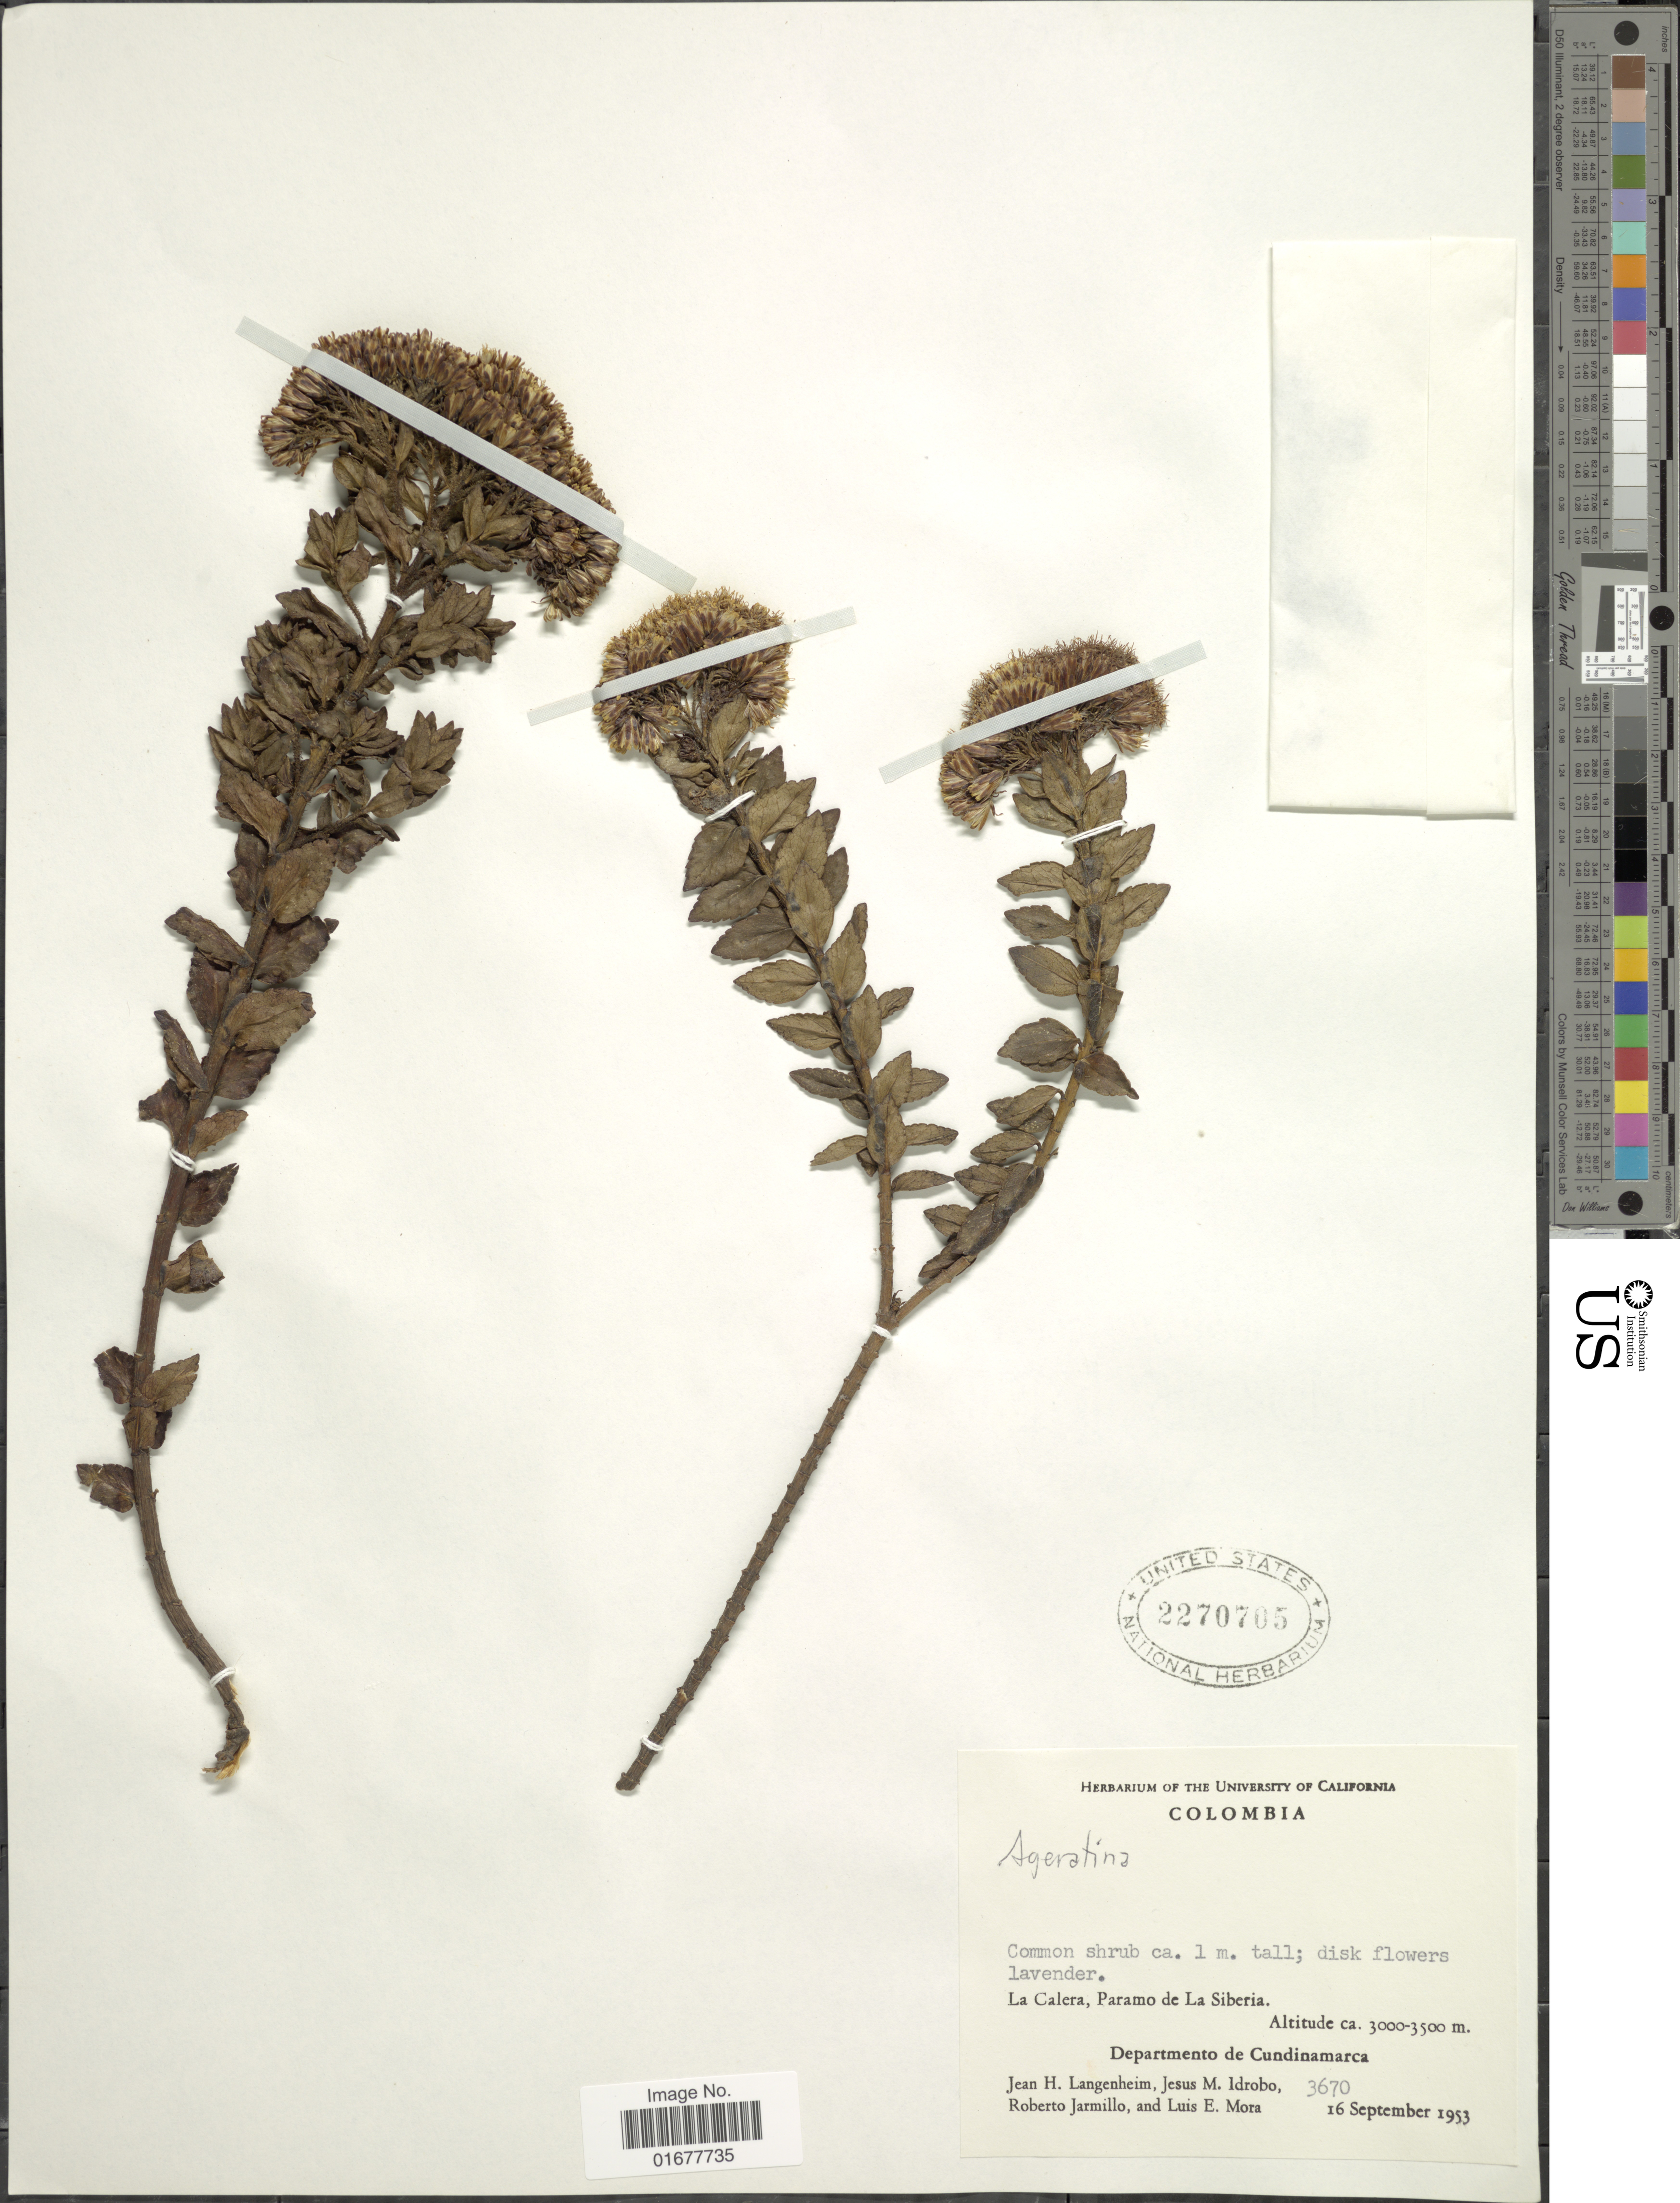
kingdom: Plantae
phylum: Tracheophyta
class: Magnoliopsida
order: Asterales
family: Asteraceae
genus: Ageratina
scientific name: Ageratina vacciniaefolia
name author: (Benth.) R.M. King & H. Rob.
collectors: J. H. Langenheim, J. M. Idrobo, R. Jarmillo & L. E. Mora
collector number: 3670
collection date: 1953-09-16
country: Colombia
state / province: Cundinamarca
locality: La Calera, Paramo de La Siberia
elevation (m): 3000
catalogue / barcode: US 2270705